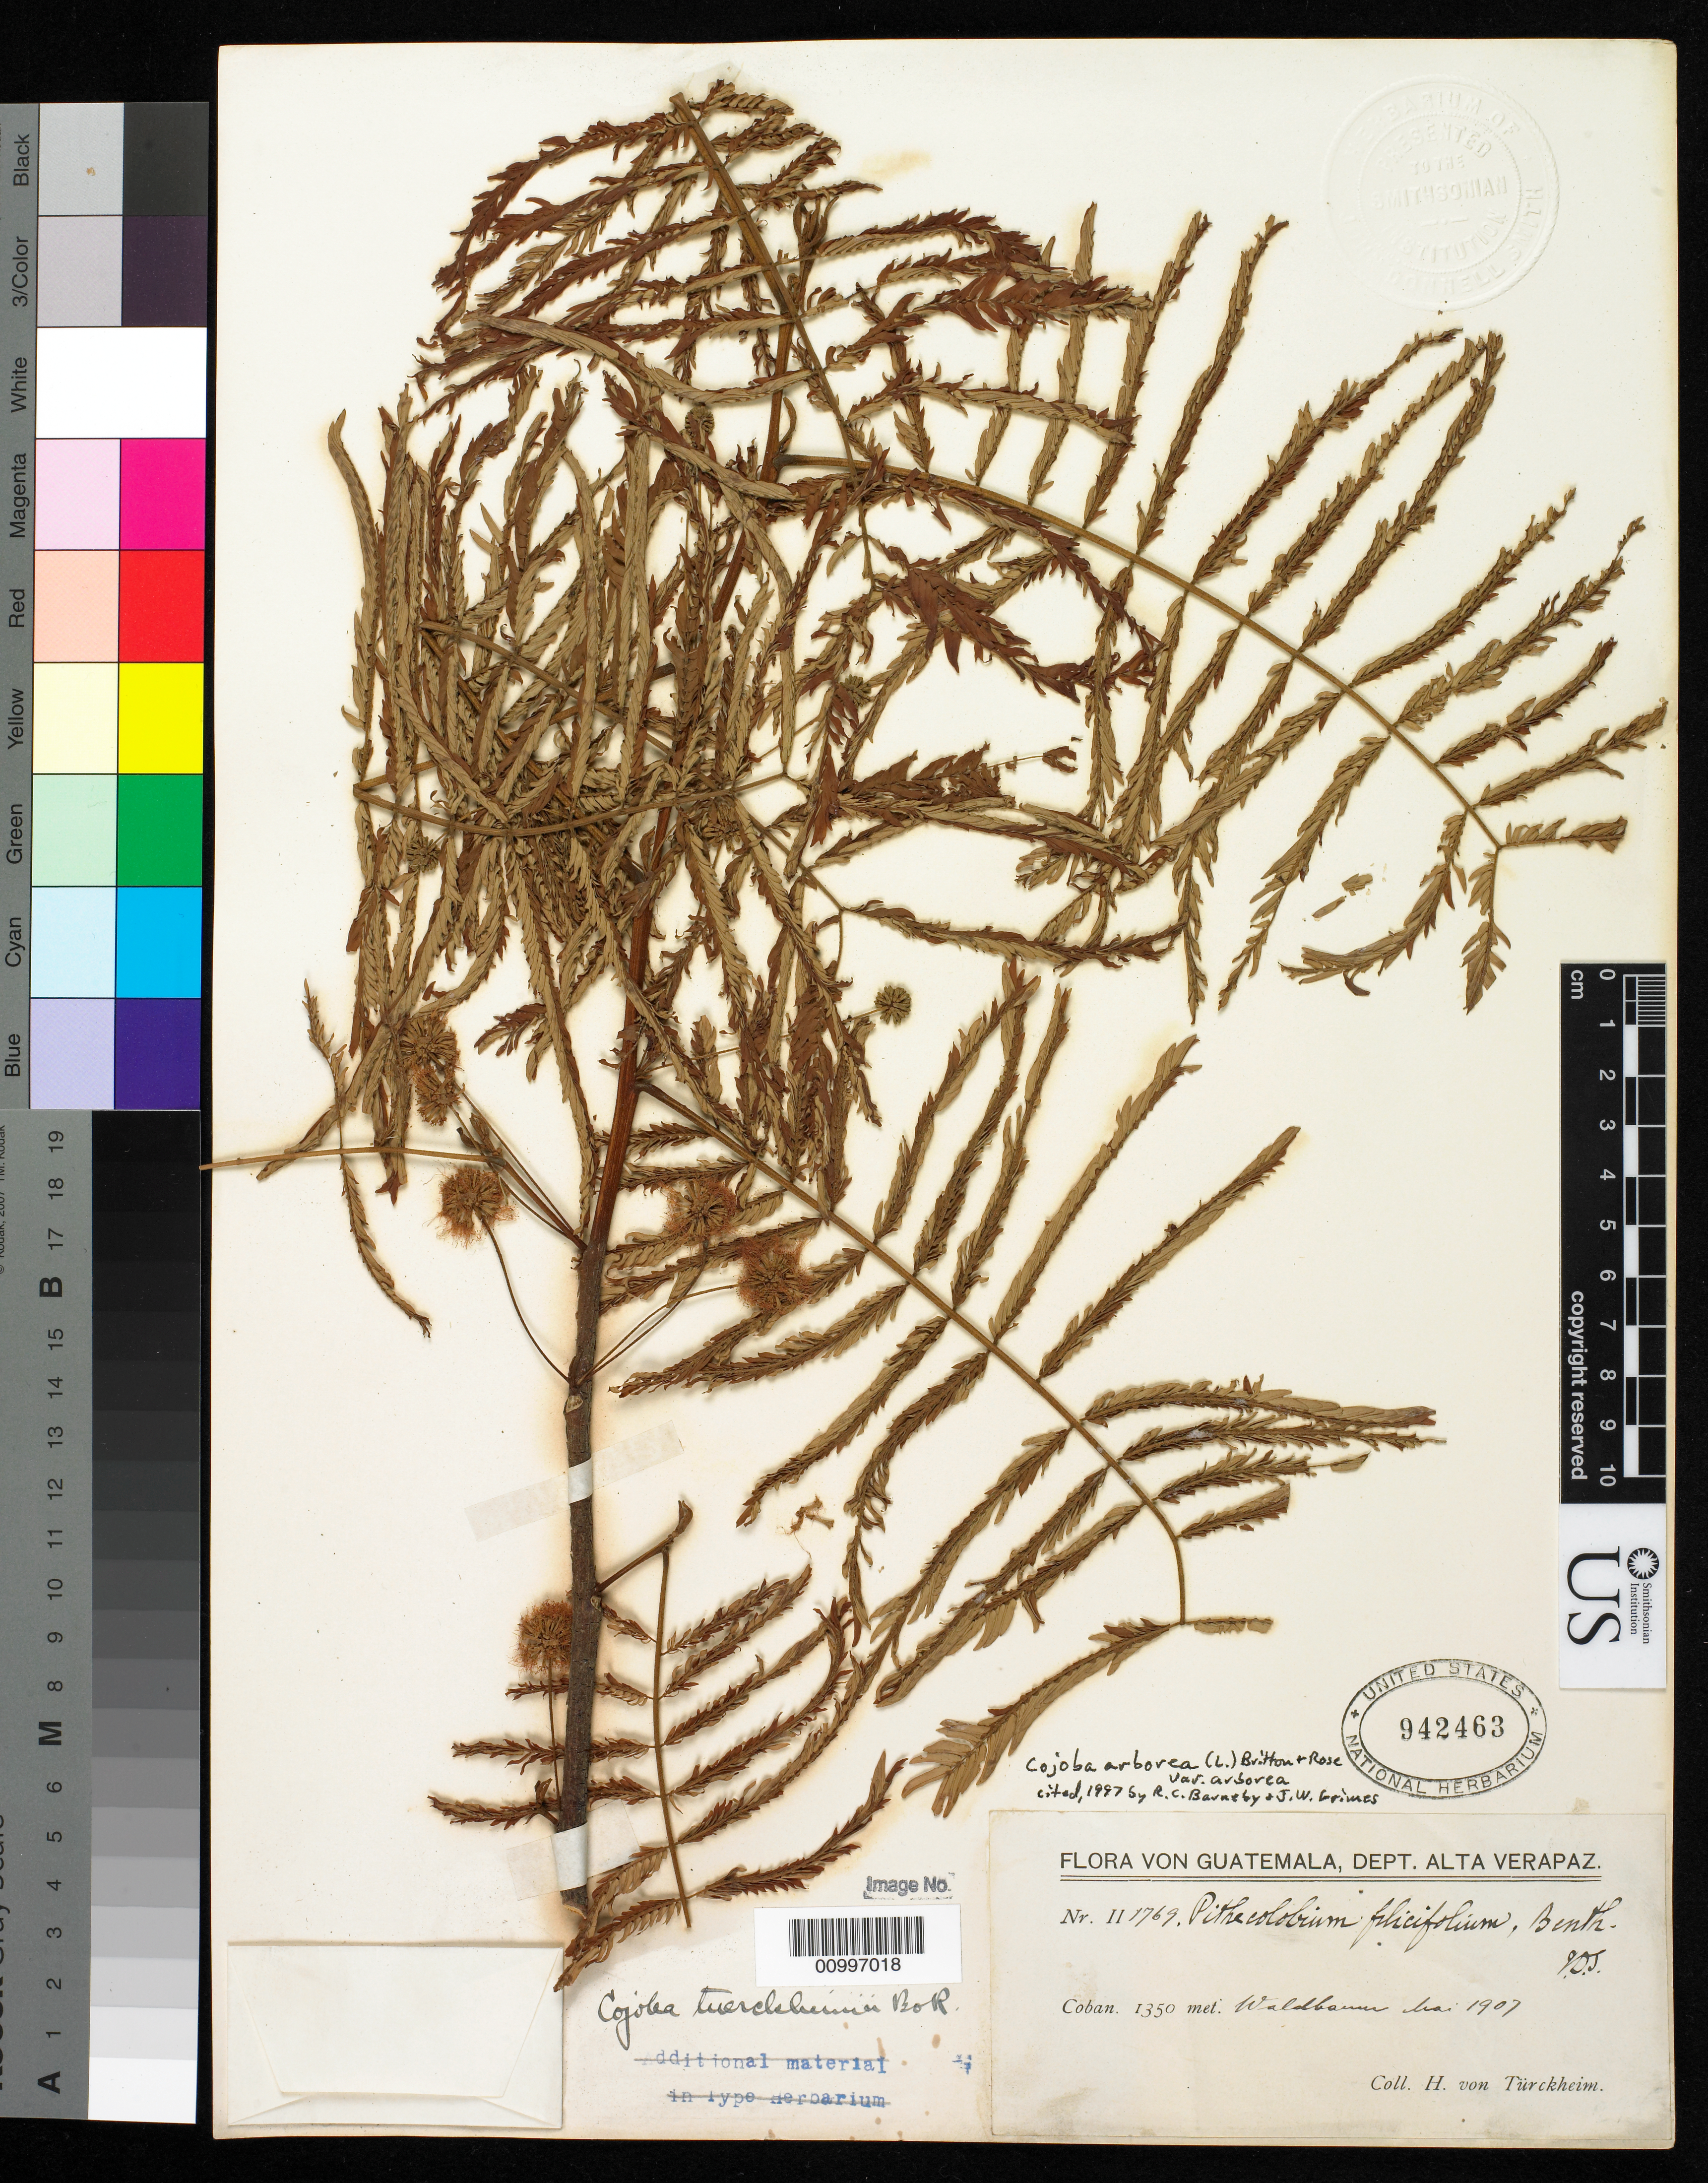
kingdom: Plantae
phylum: Tracheophyta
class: Magnoliopsida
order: Fabales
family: Fabaceae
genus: Cojoba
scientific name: Cojoba tuerckheimii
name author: Britton & Rose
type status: Isolectotype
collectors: H. von Türckheim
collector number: II 1769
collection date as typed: May 1907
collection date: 1907-05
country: Guatemala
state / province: Alta Verapaz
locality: Cobán.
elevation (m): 1350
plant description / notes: Specimen ex John Donnell Smith herbarium. Of 3 sheets at US (none clearly the holotype), USNH 942462 annotated (1994) and cited (1997) by Barneby & Grimes as "holotype".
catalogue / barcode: US 942463